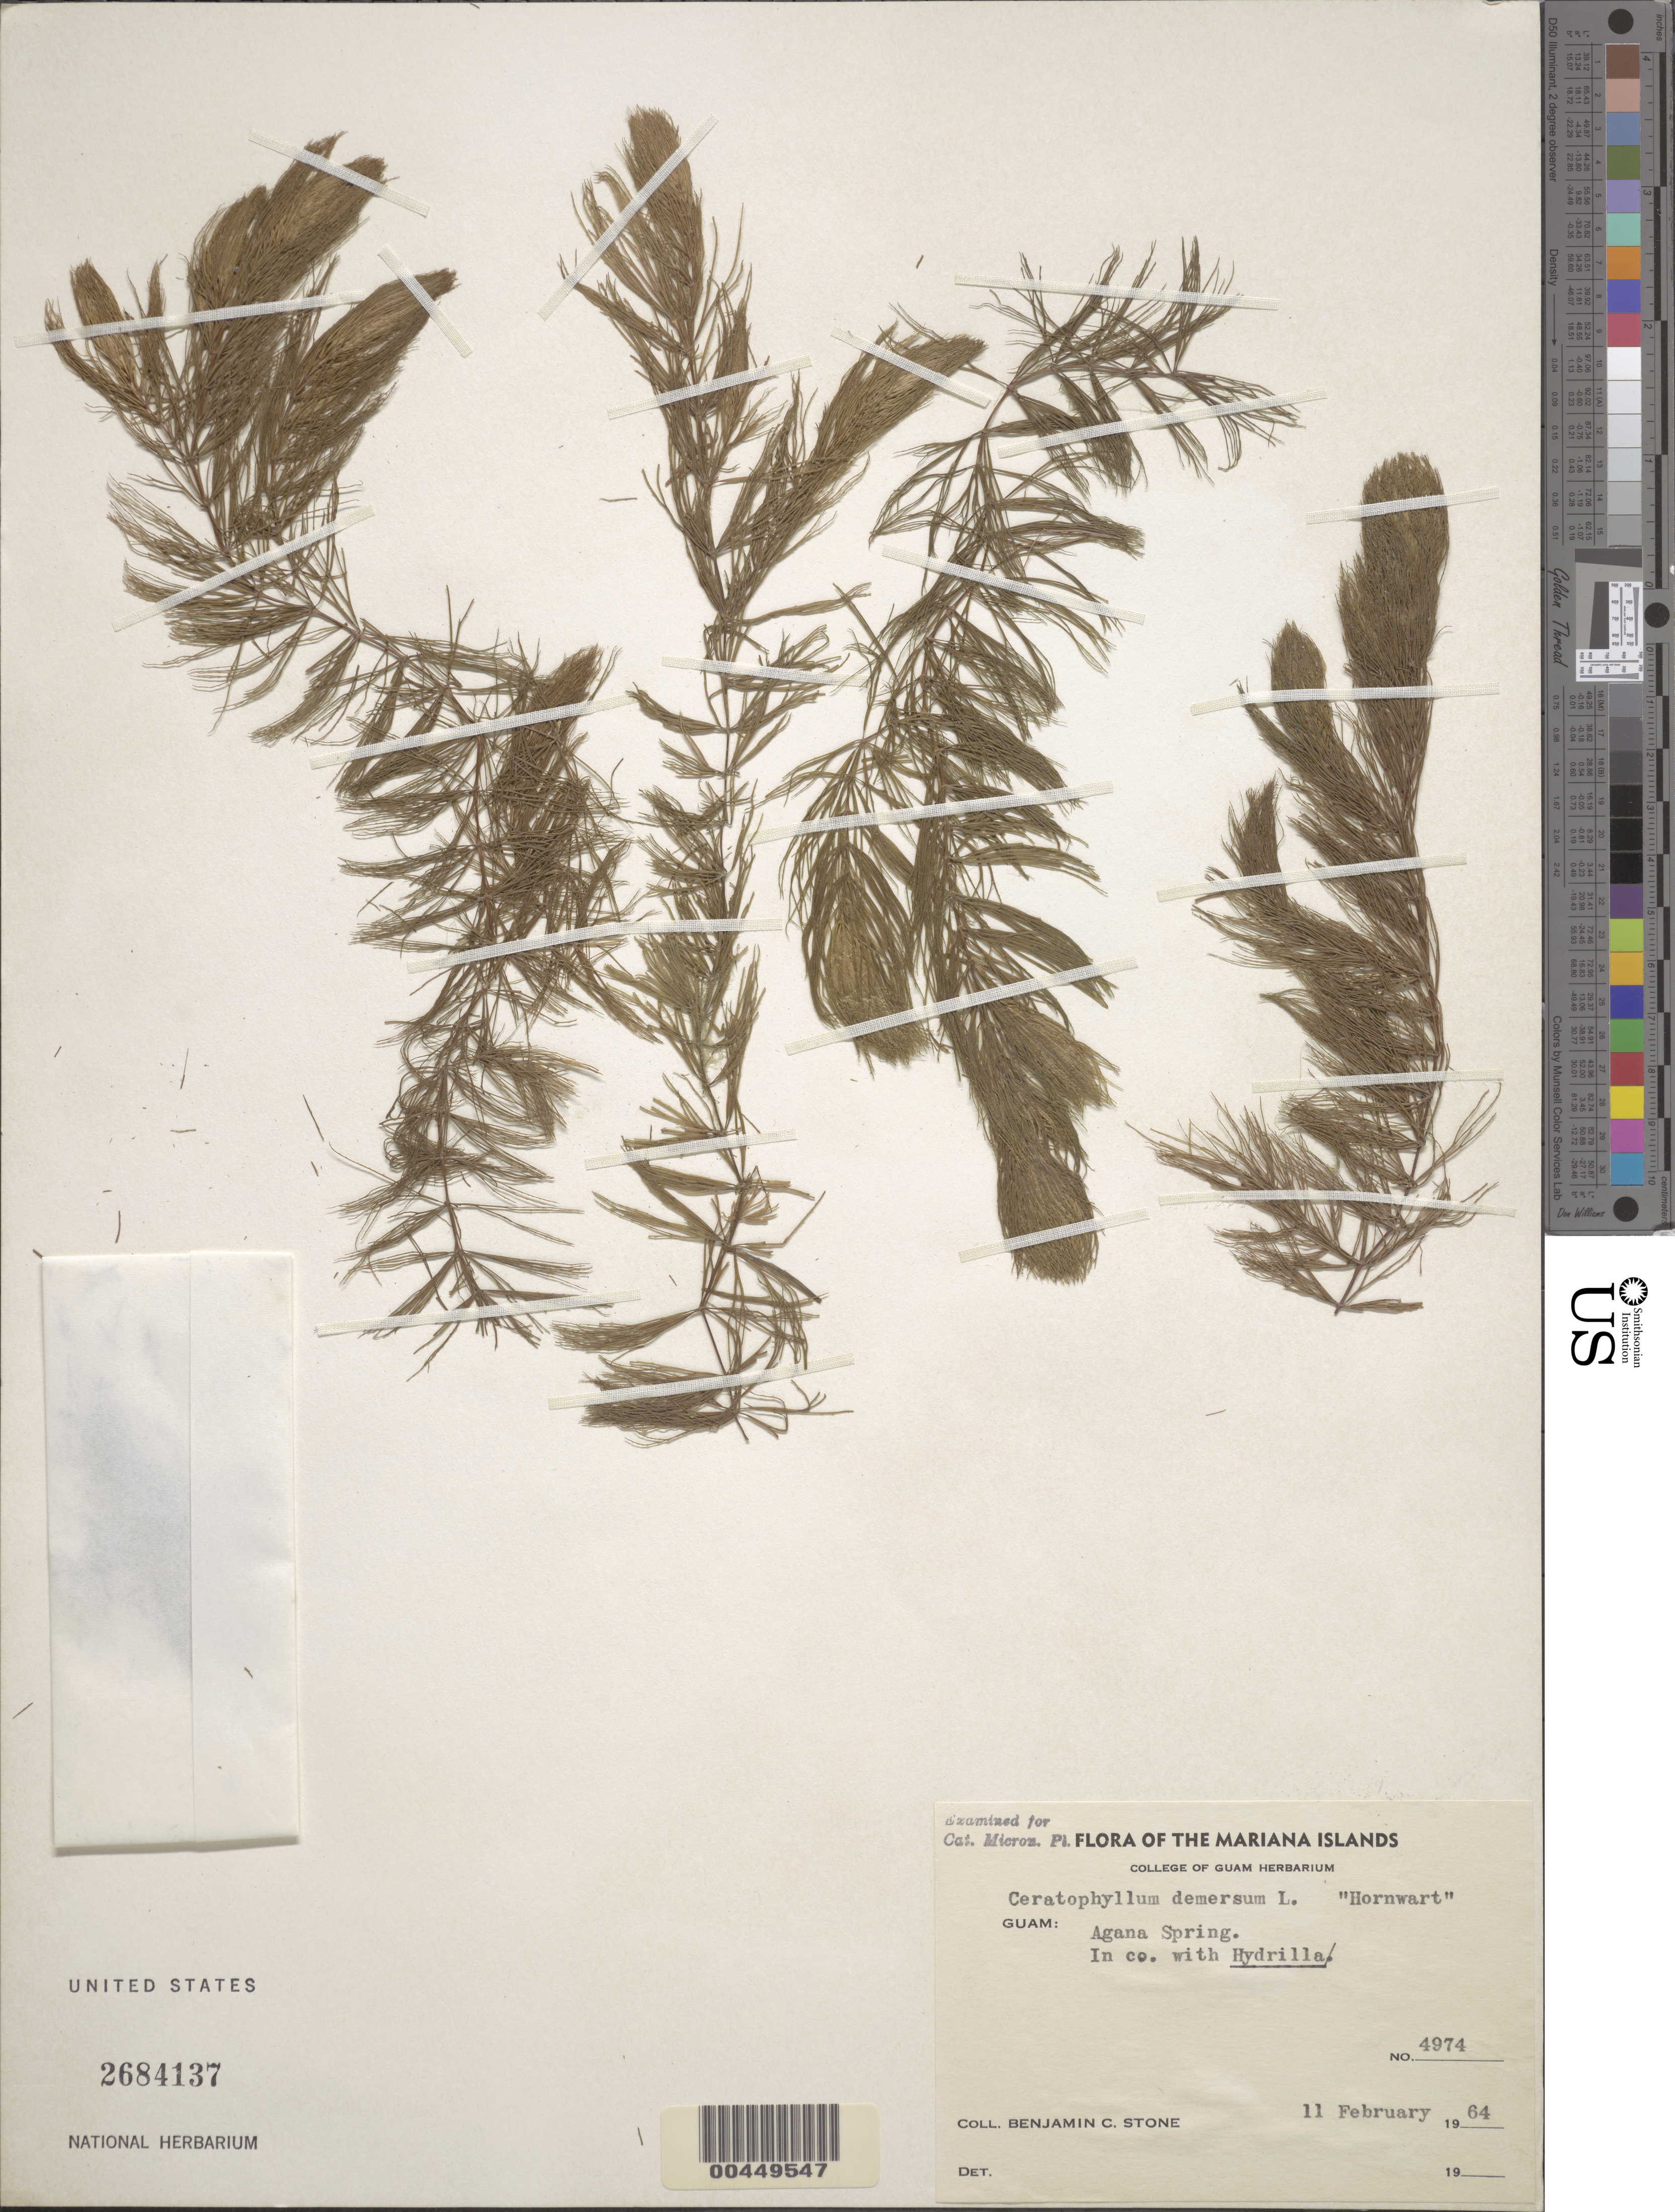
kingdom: Plantae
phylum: Tracheophyta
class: Magnoliopsida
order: Ceratophyllales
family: Ceratophyllaceae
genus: Ceratophyllum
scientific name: Ceratophyllum demersum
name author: L.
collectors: B. C. Stone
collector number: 4974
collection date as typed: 11 Feb 1964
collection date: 1964-02-11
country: Guam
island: Guam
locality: Agana spring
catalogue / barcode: US 2684137